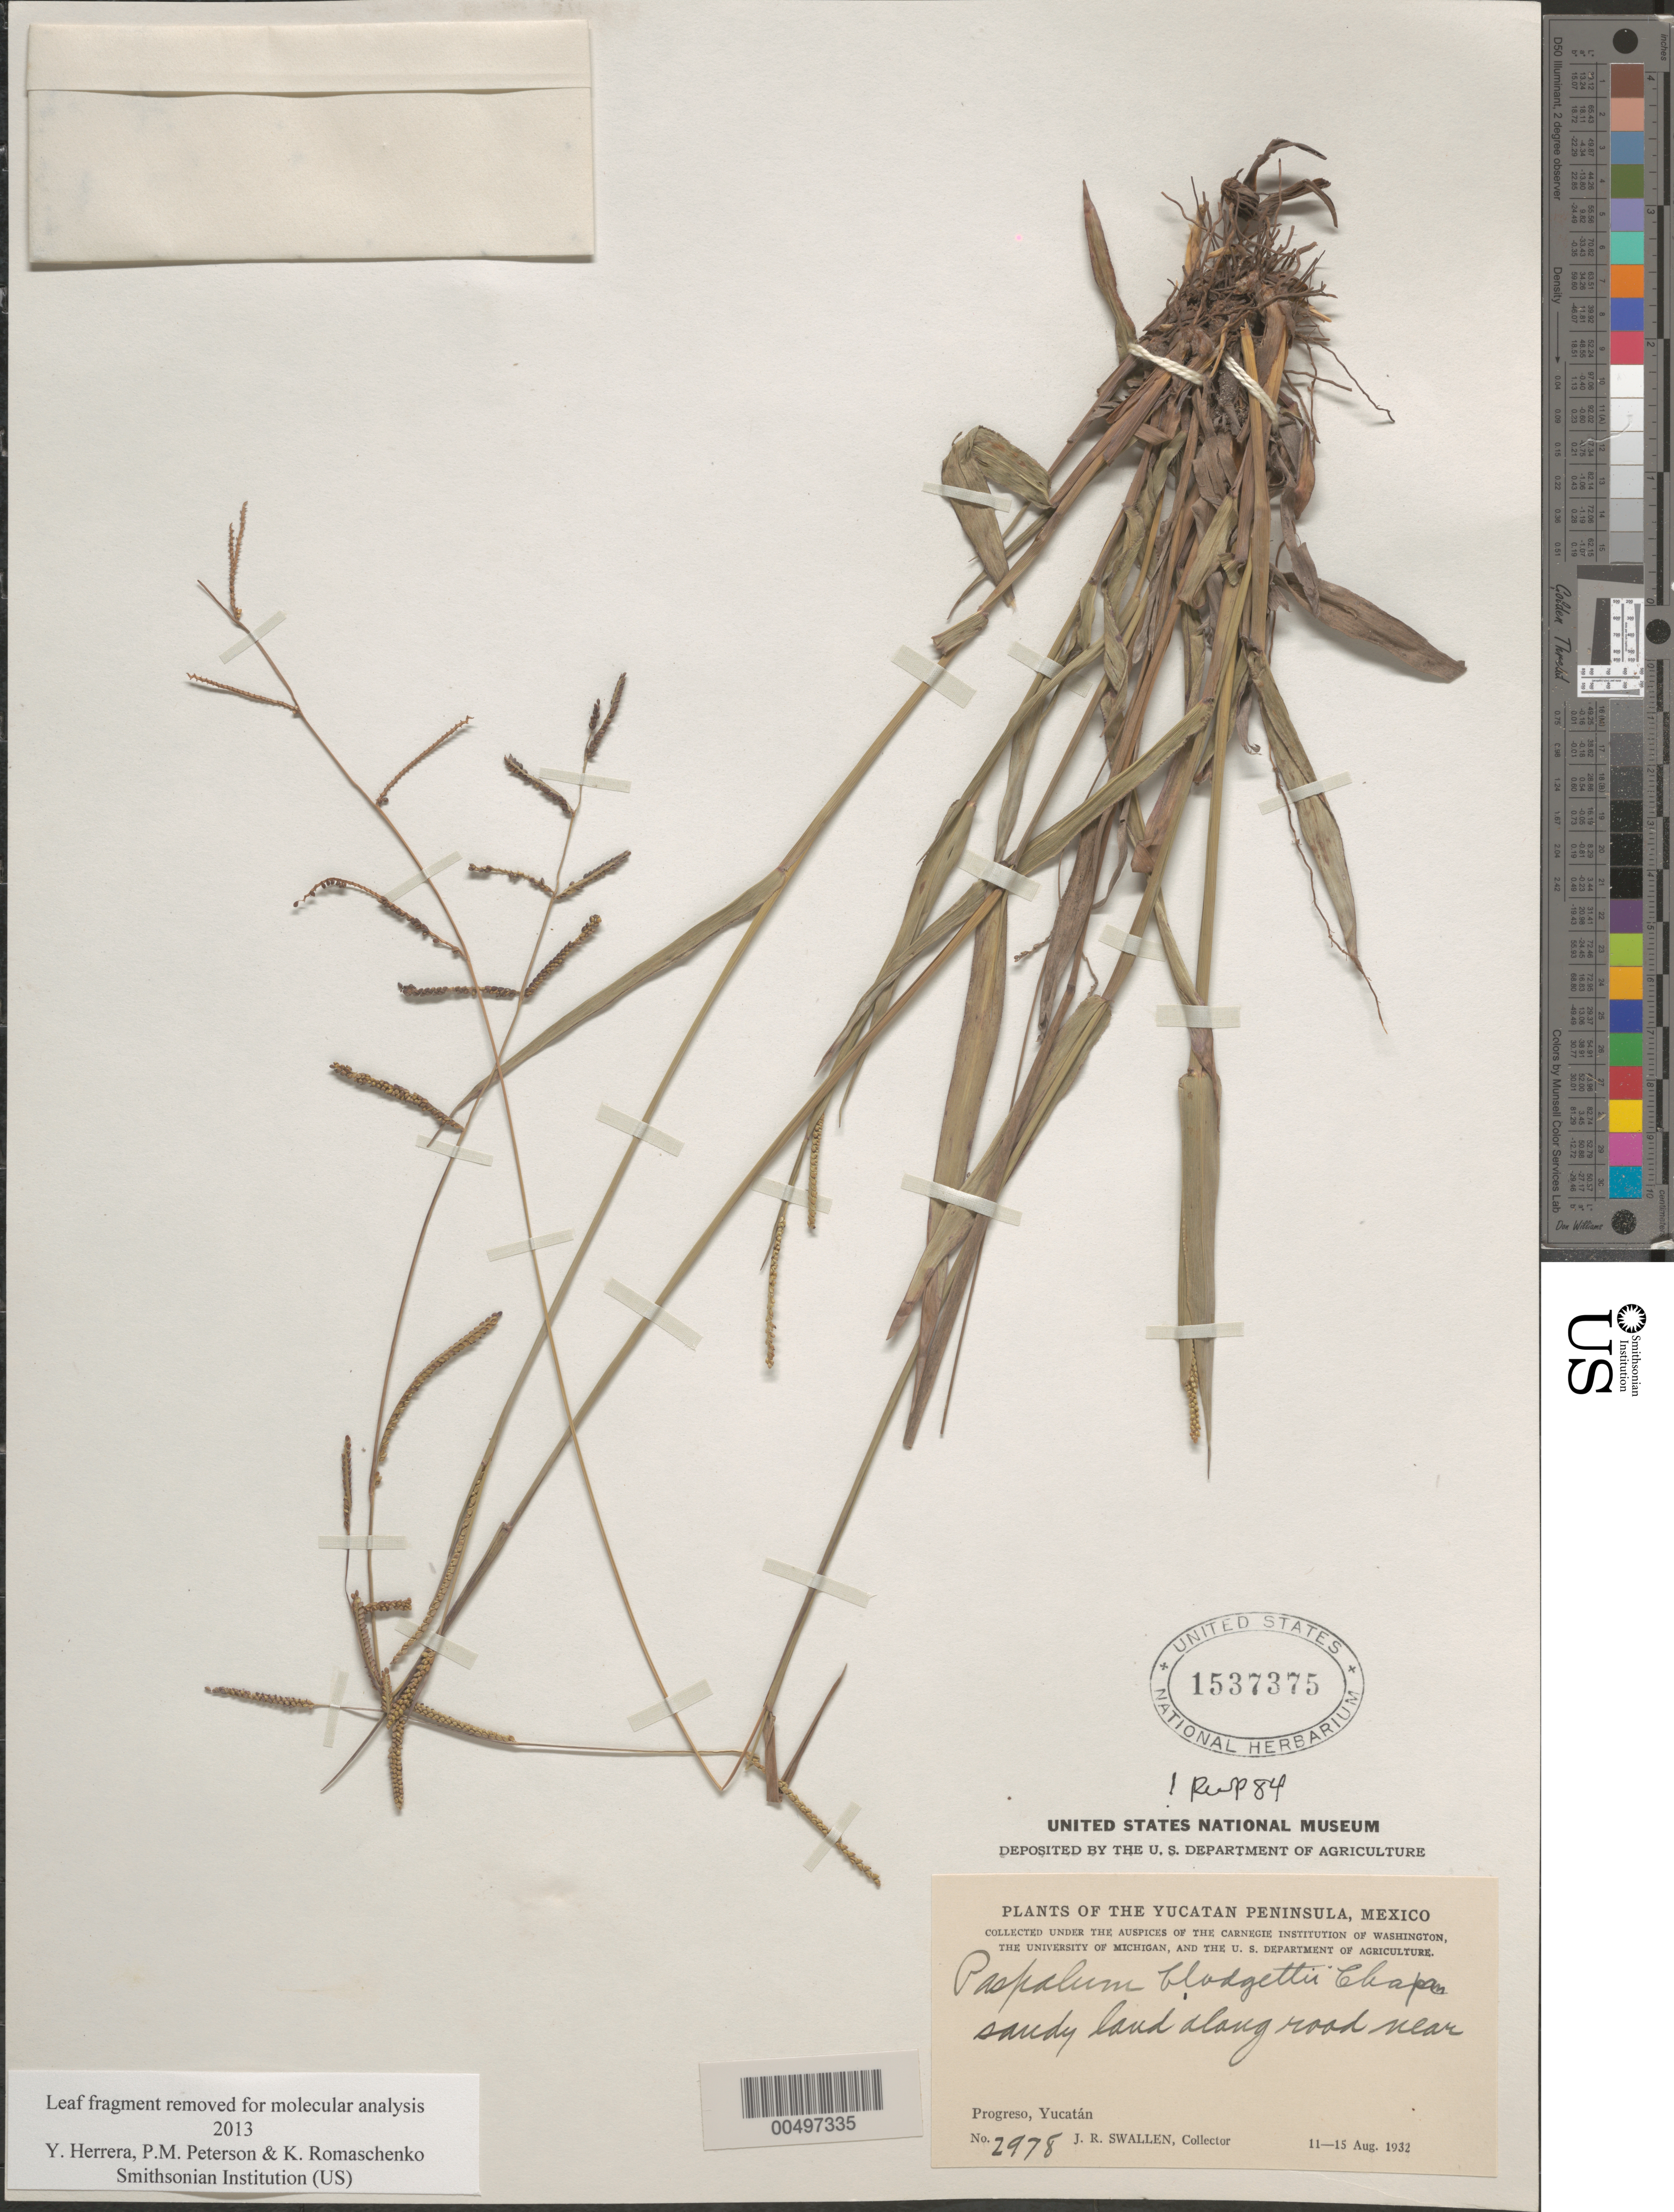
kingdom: Plantae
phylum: Tracheophyta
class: Liliopsida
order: Poales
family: Poaceae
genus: Paspalum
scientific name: Paspalum blodgettii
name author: Chapm.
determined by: Pohl, R. W.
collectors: J. R. Swallen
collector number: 2978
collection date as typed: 11 Aug 1932 to 15 Aug 1932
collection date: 1932-08-11/1932-08-15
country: Mexico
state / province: Yucatan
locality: Yucatan Peninsula, near Progreso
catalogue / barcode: US 1537375